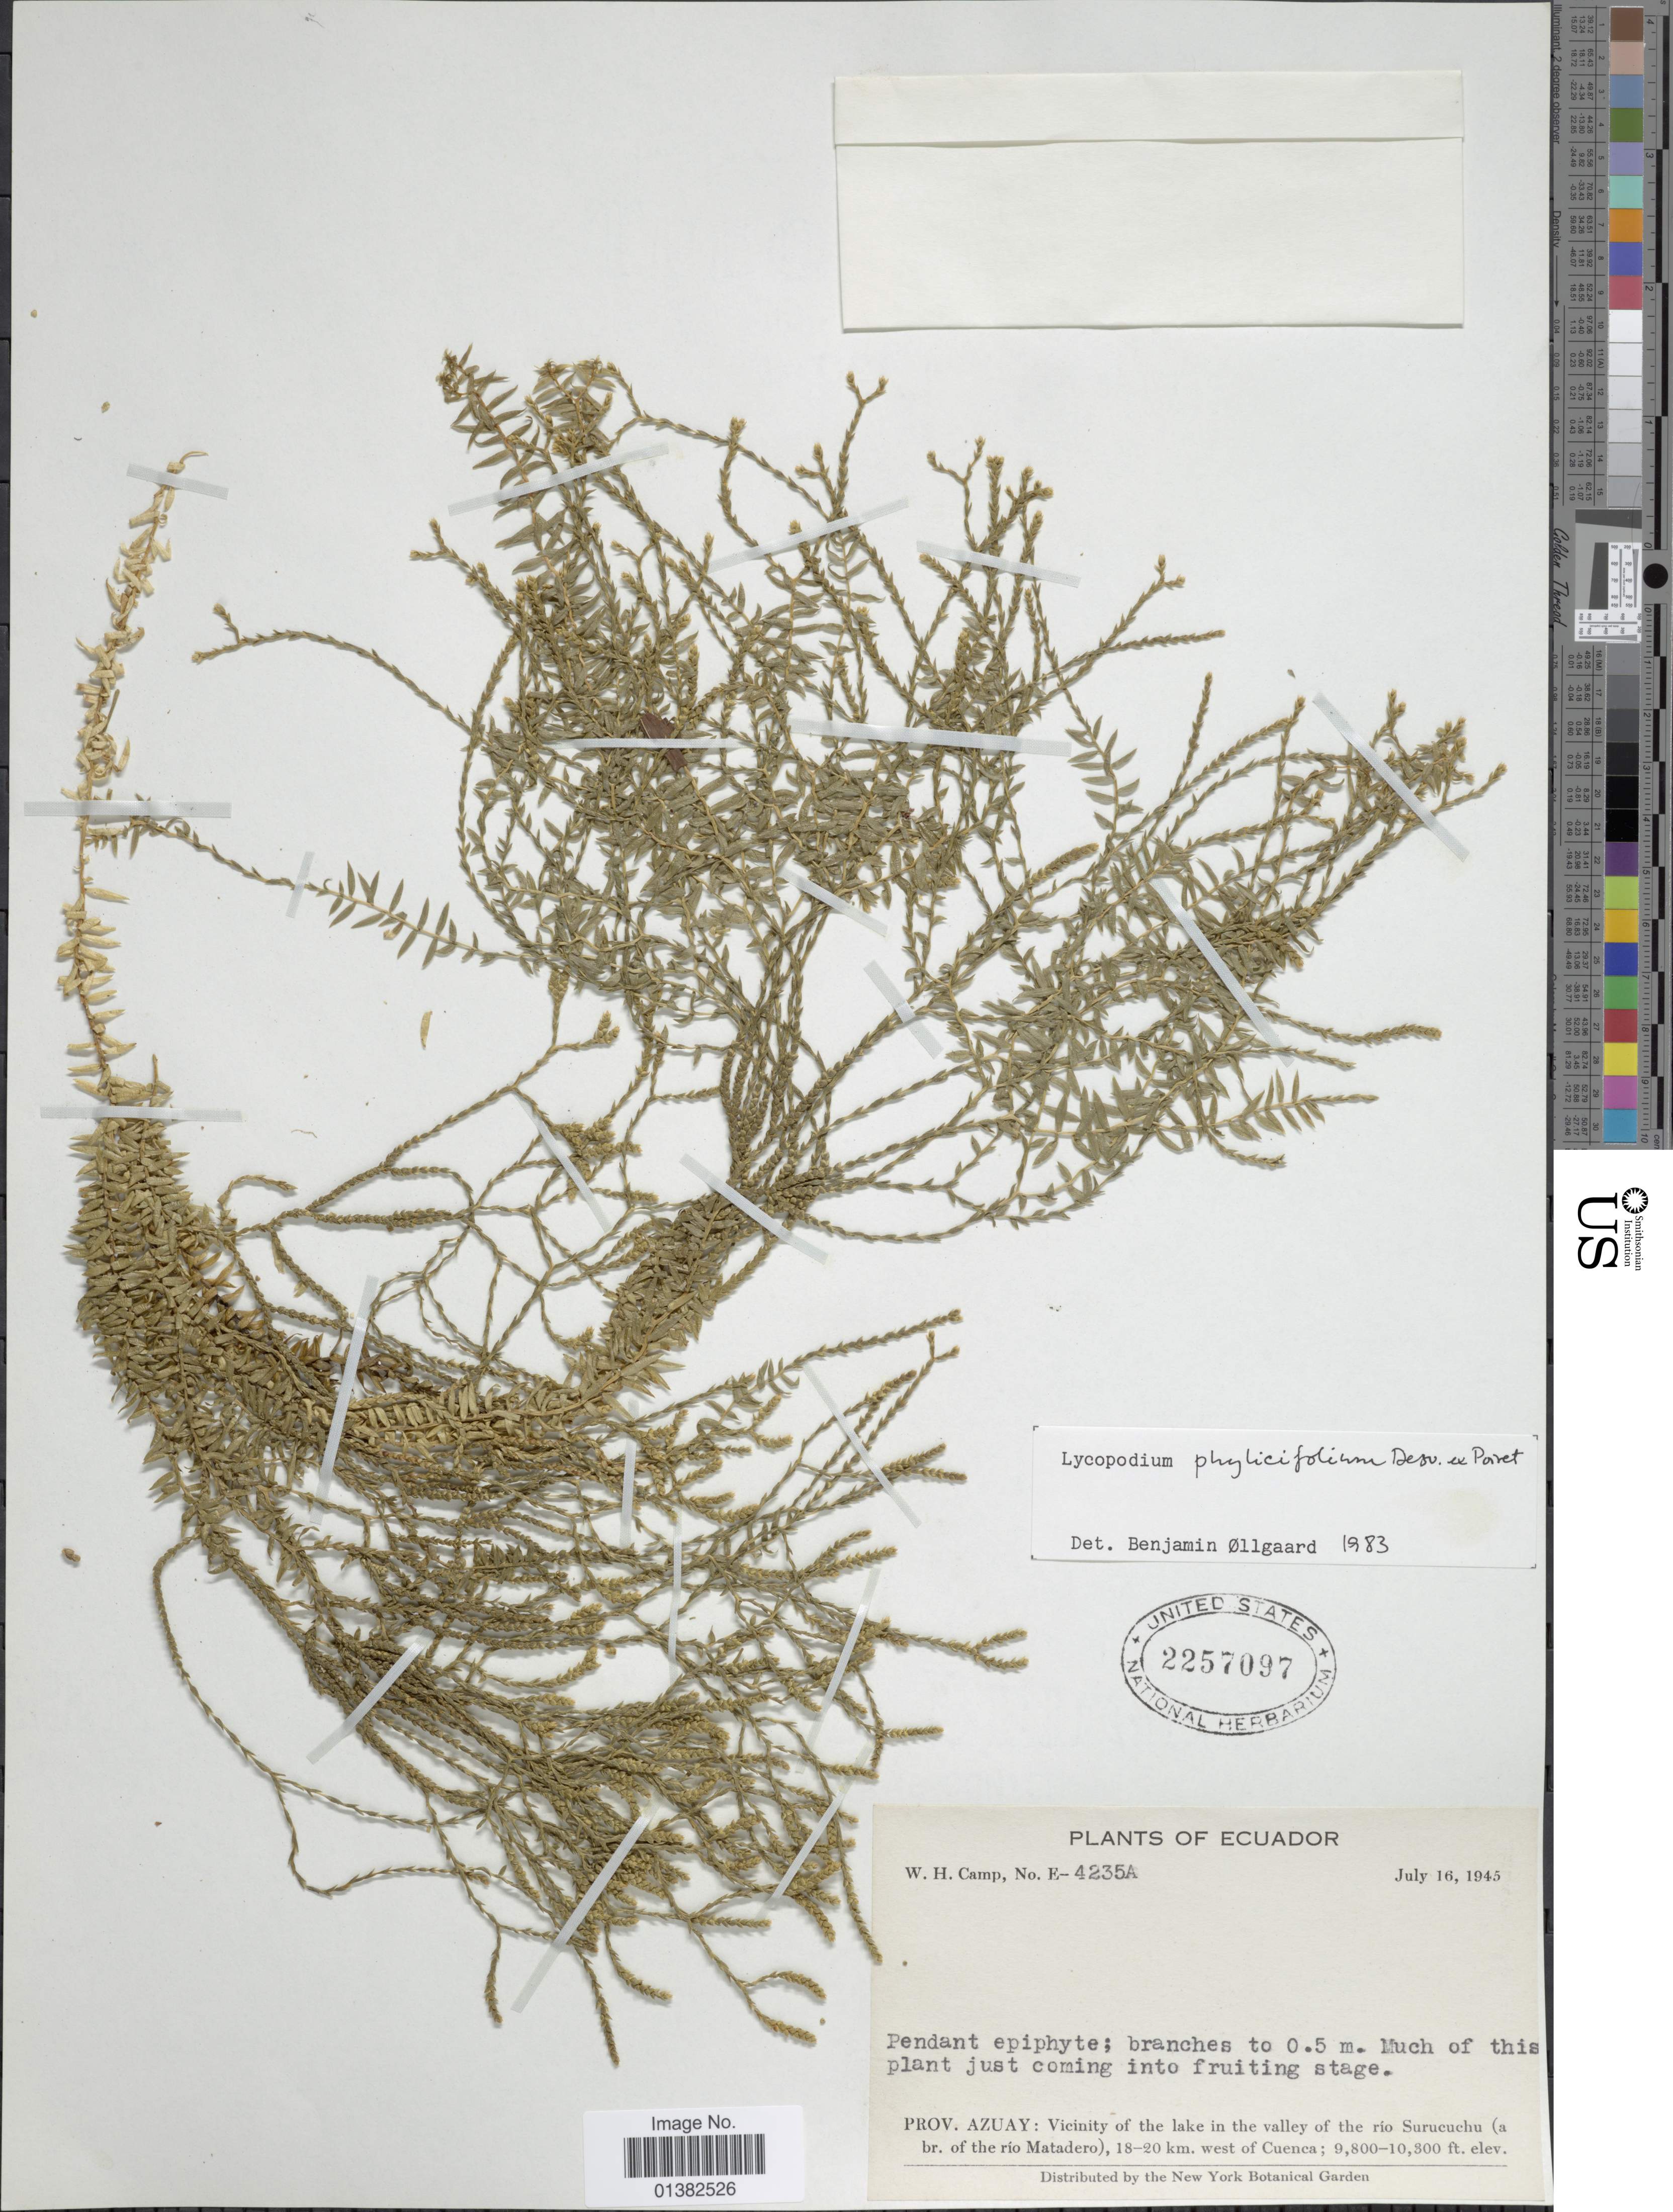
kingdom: Plantae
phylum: Tracheophyta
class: Lycopodiopsida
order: Lycopodiales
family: Lycopodiaceae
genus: Phlegmariurus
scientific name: Phlegmariurus phylicifolius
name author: (Desv. ex Poir.) B. Øllg.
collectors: W. H. Camp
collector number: E-4235A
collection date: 1945-07-16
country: Ecuador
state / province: Azuay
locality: Vicinity of the lake in the valley of the río Surucuchu (a br. of the río Matadero), 18-20 km. west of Cuenca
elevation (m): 2987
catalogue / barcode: US 2257097